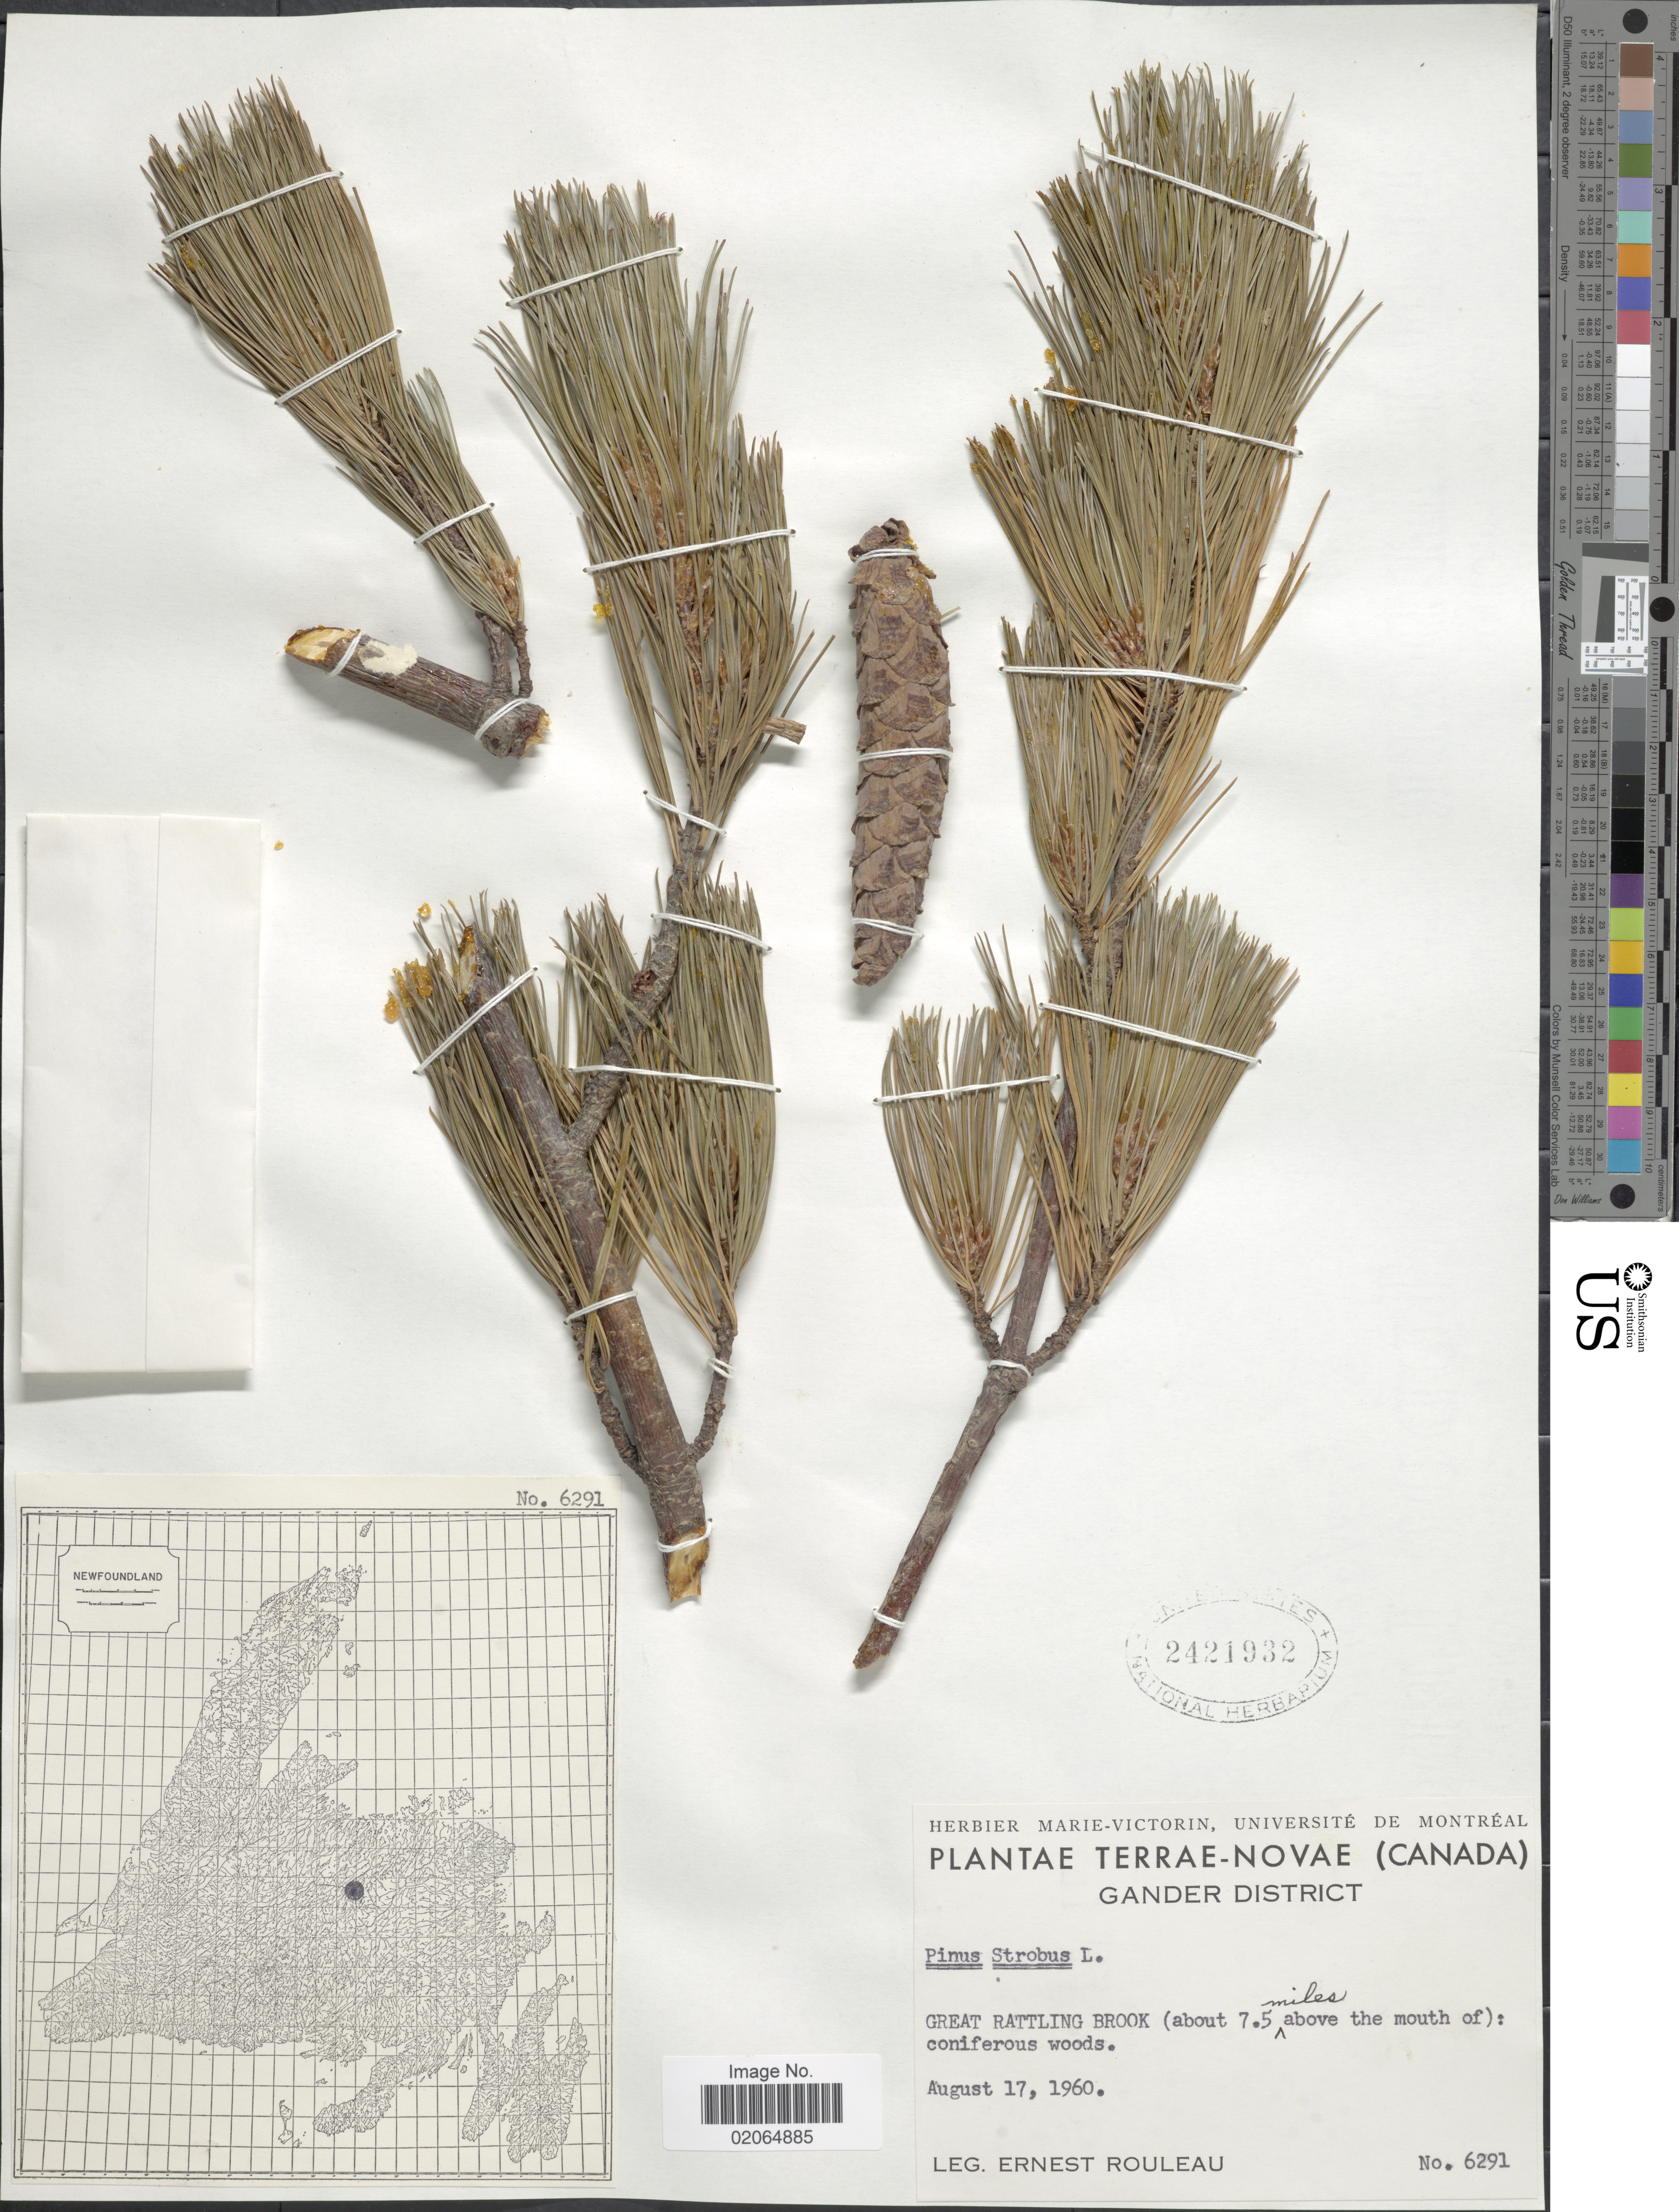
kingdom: Plantae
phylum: Tracheophyta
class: Pinopsida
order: Pinales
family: Pinaceae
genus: Pinus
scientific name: Pinus strobus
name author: L.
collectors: E. Rouleau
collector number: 6291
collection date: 1960-08-17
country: Canada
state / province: Newfoundland and Labrador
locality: Terrae-Novae, Gander District, Great Rattling Brook (about 7.5 miles above the mouth of)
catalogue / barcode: US 2421932